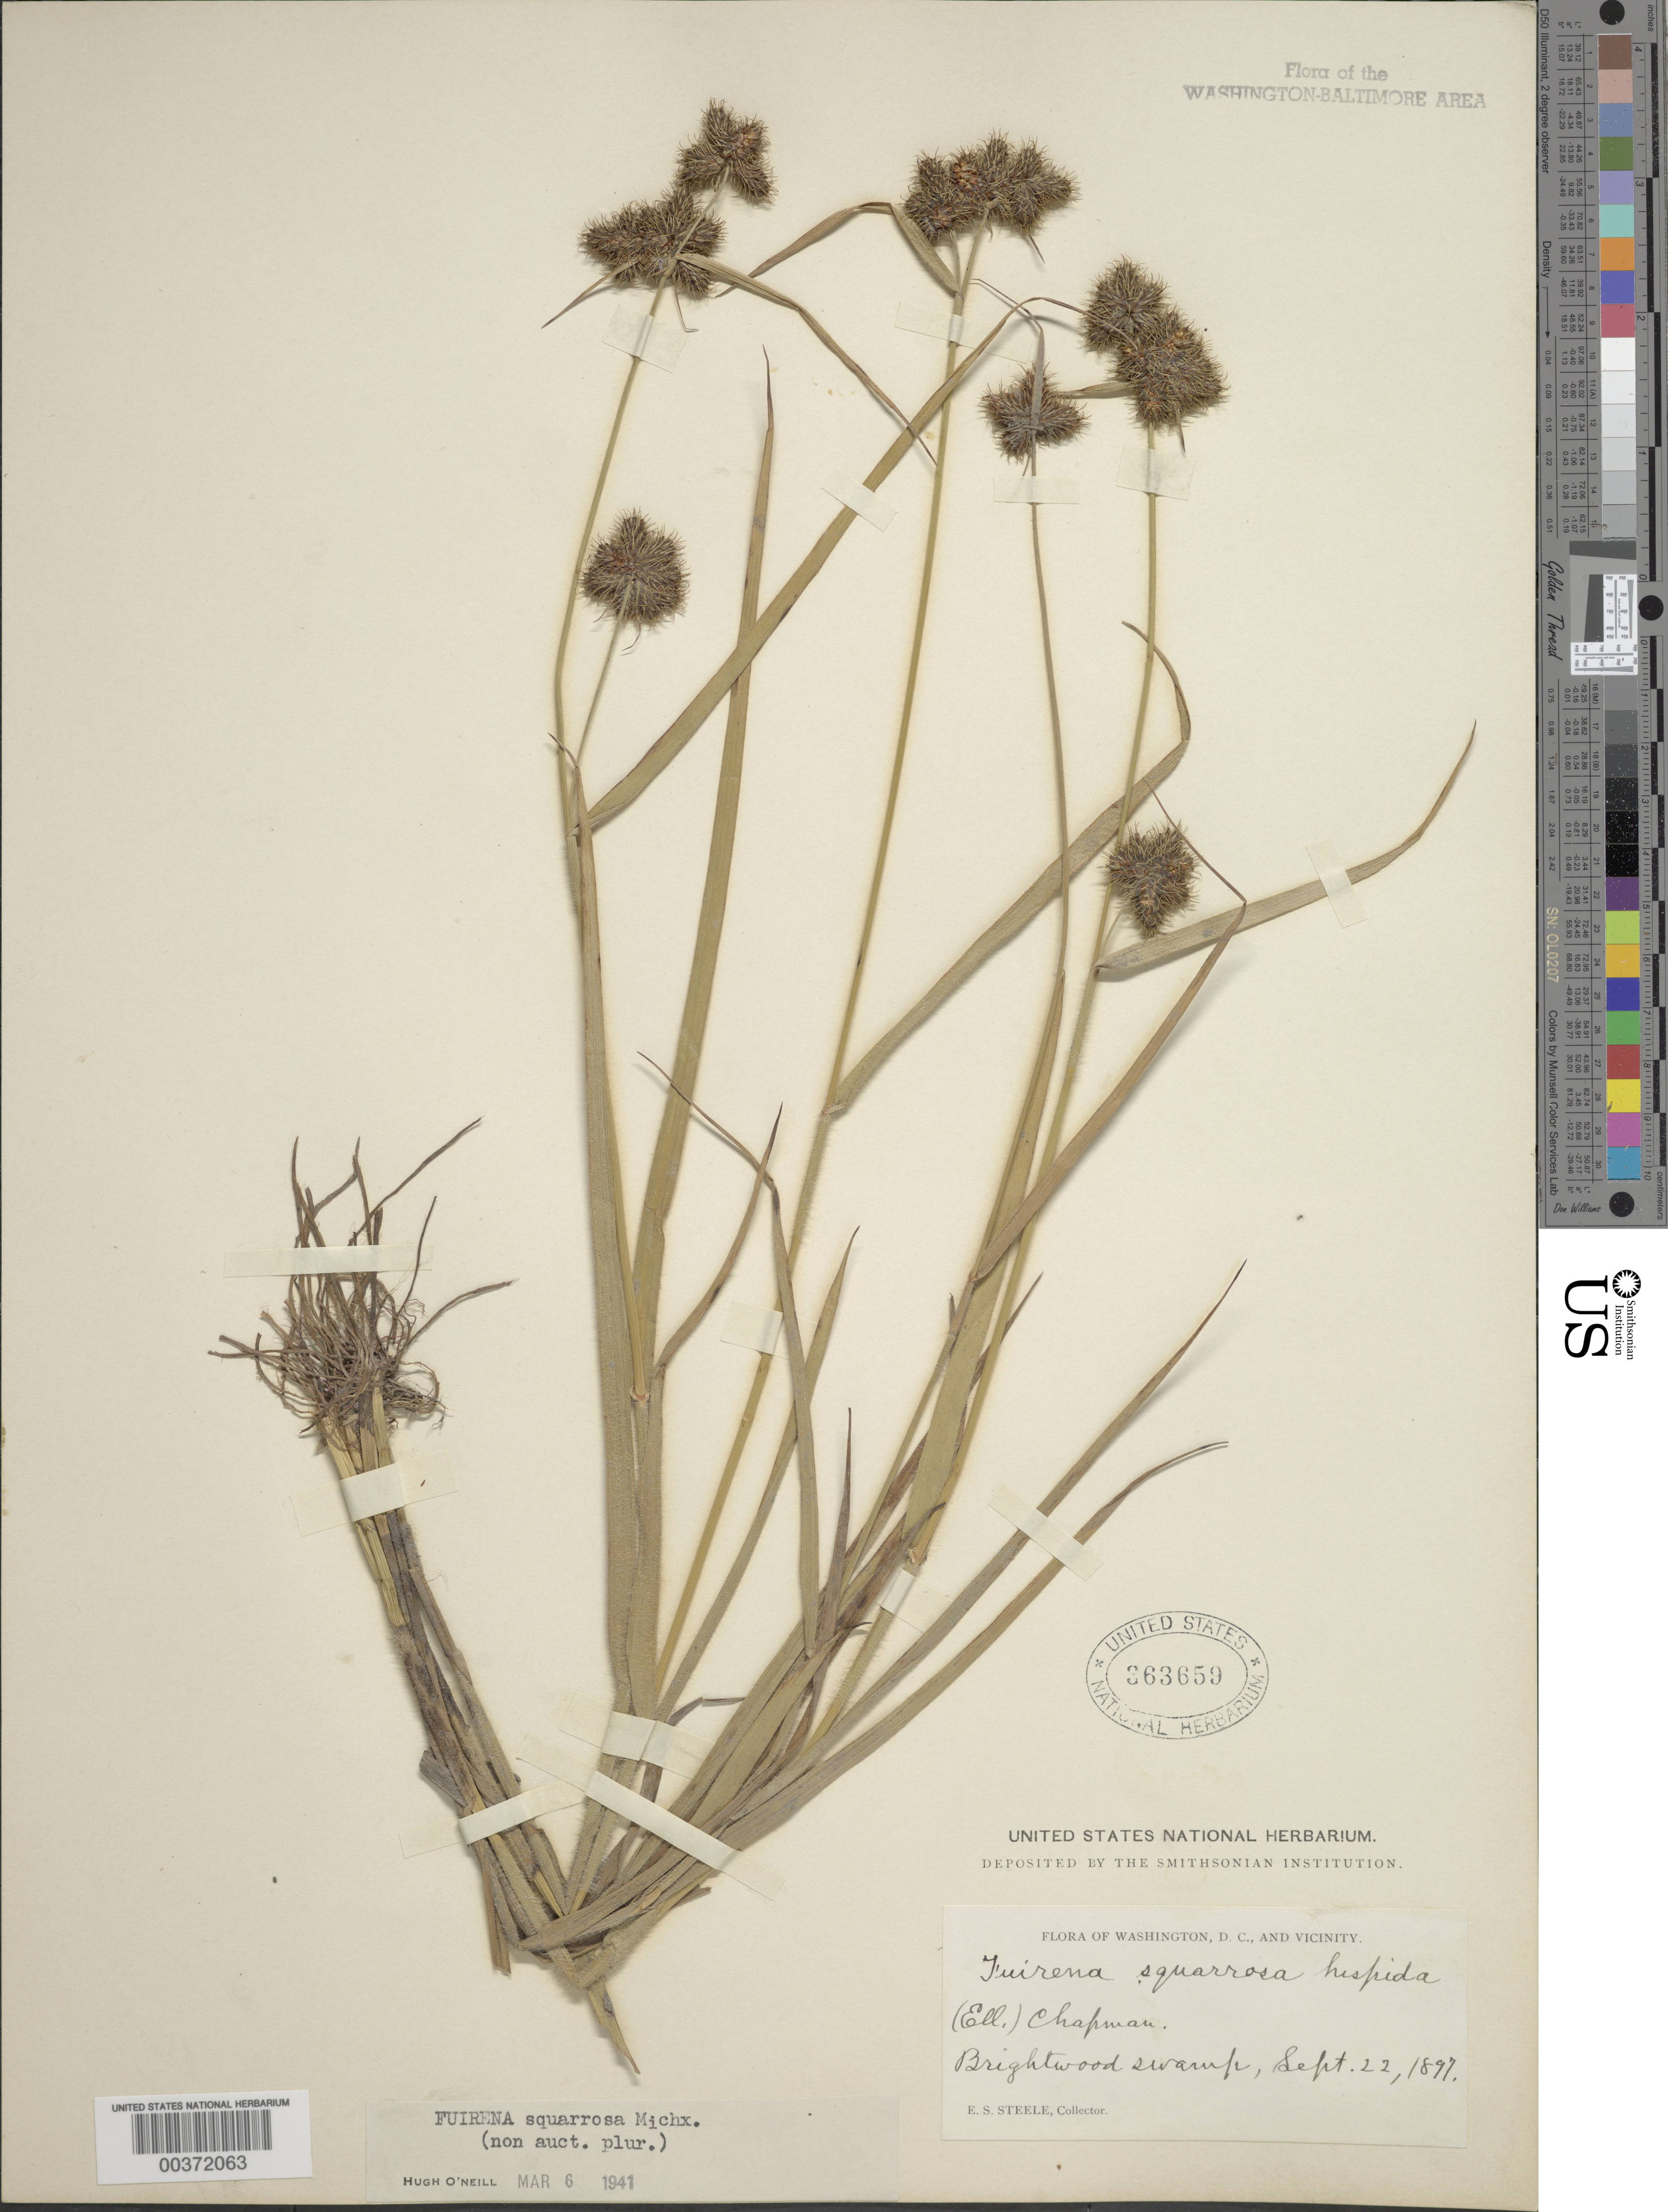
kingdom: Plantae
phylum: Tracheophyta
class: Liliopsida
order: Poales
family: Cyperaceae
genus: Fuirena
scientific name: Fuirena squarrosa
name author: Michx.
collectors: E. C. Leonard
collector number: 704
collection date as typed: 09 Aug 1919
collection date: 1919-08-09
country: United States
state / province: Maryland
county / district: Prince George's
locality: Powdermill Bog, Beltsville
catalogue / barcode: US 2163485